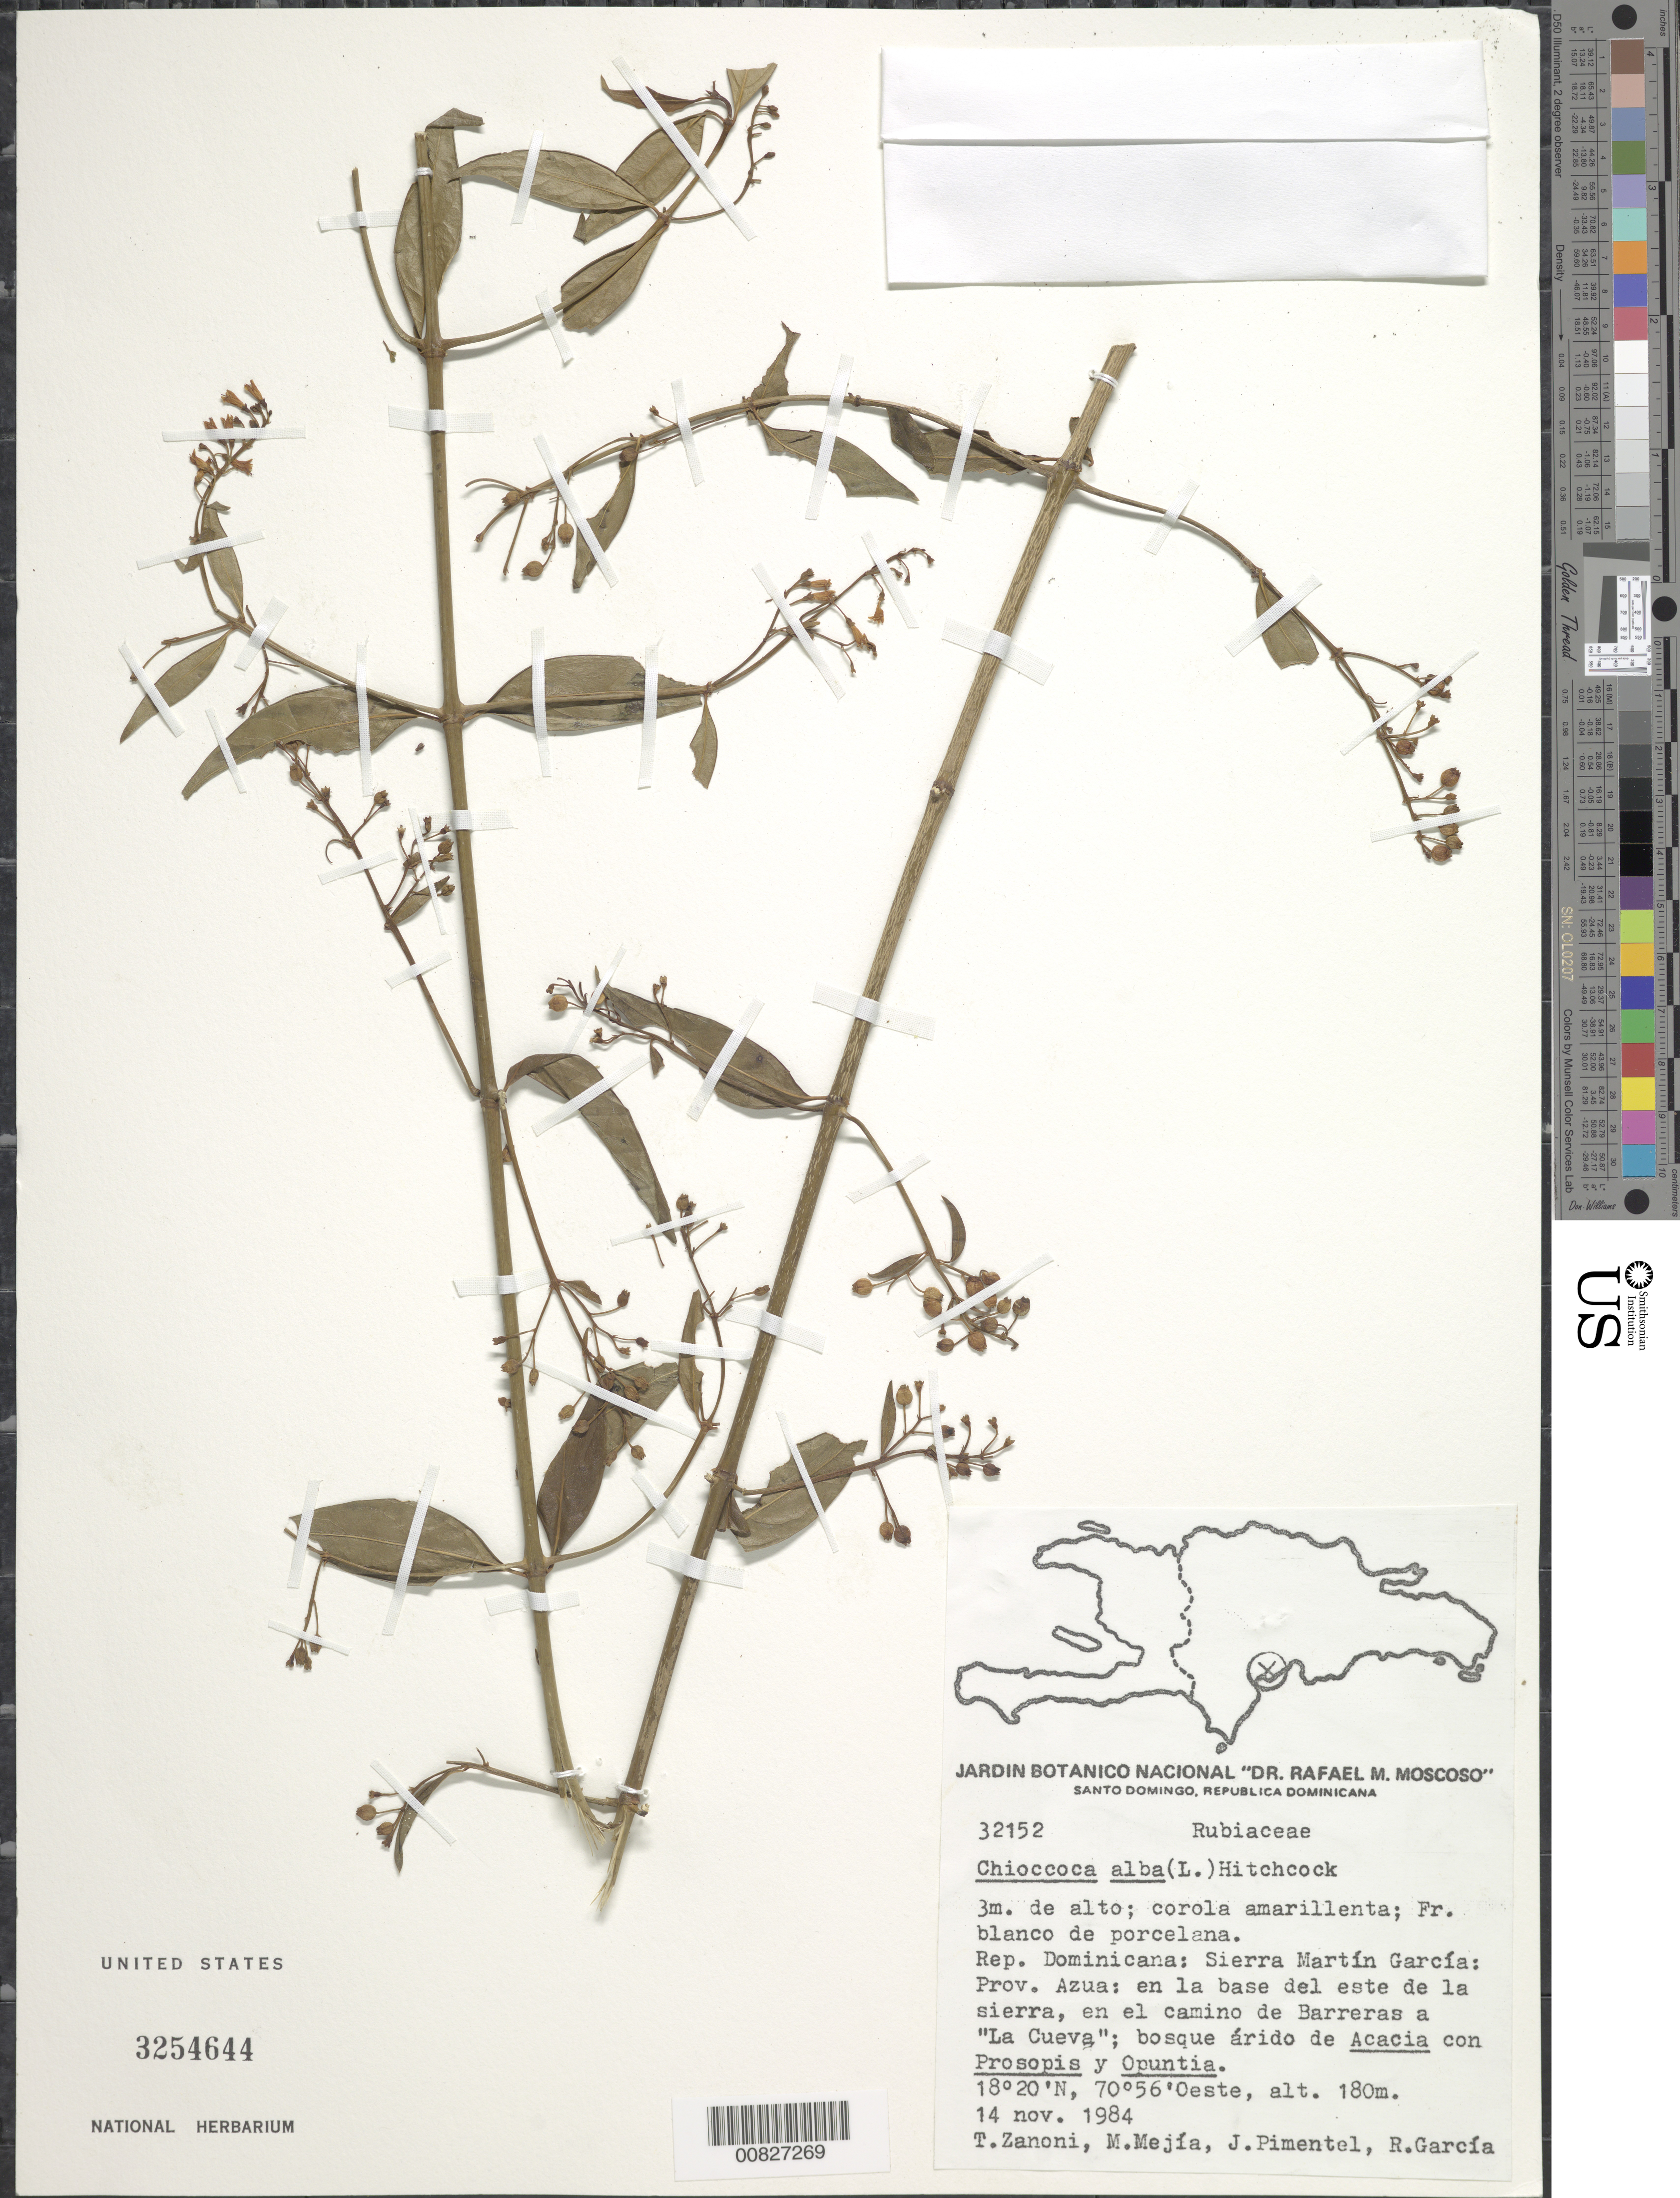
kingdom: Plantae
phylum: Tracheophyta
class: Magnoliopsida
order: Gentianales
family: Rubiaceae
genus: Chiococca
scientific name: Chiococca alba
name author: (L.) Hitchc.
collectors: T. A. Zanoni, M. Mejia, J. Pimentel & R. G. García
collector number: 32152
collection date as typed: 14 Nov 1984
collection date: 1984-11-14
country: Dominican Republic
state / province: Azua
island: Hispaniola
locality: Sierra Martín García; en la base del este de la sierra, en el camino de Barreras a "La Cueva"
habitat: Bosque árido de Acacia con Prosopis y Opuntia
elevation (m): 180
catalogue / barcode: US 3254644